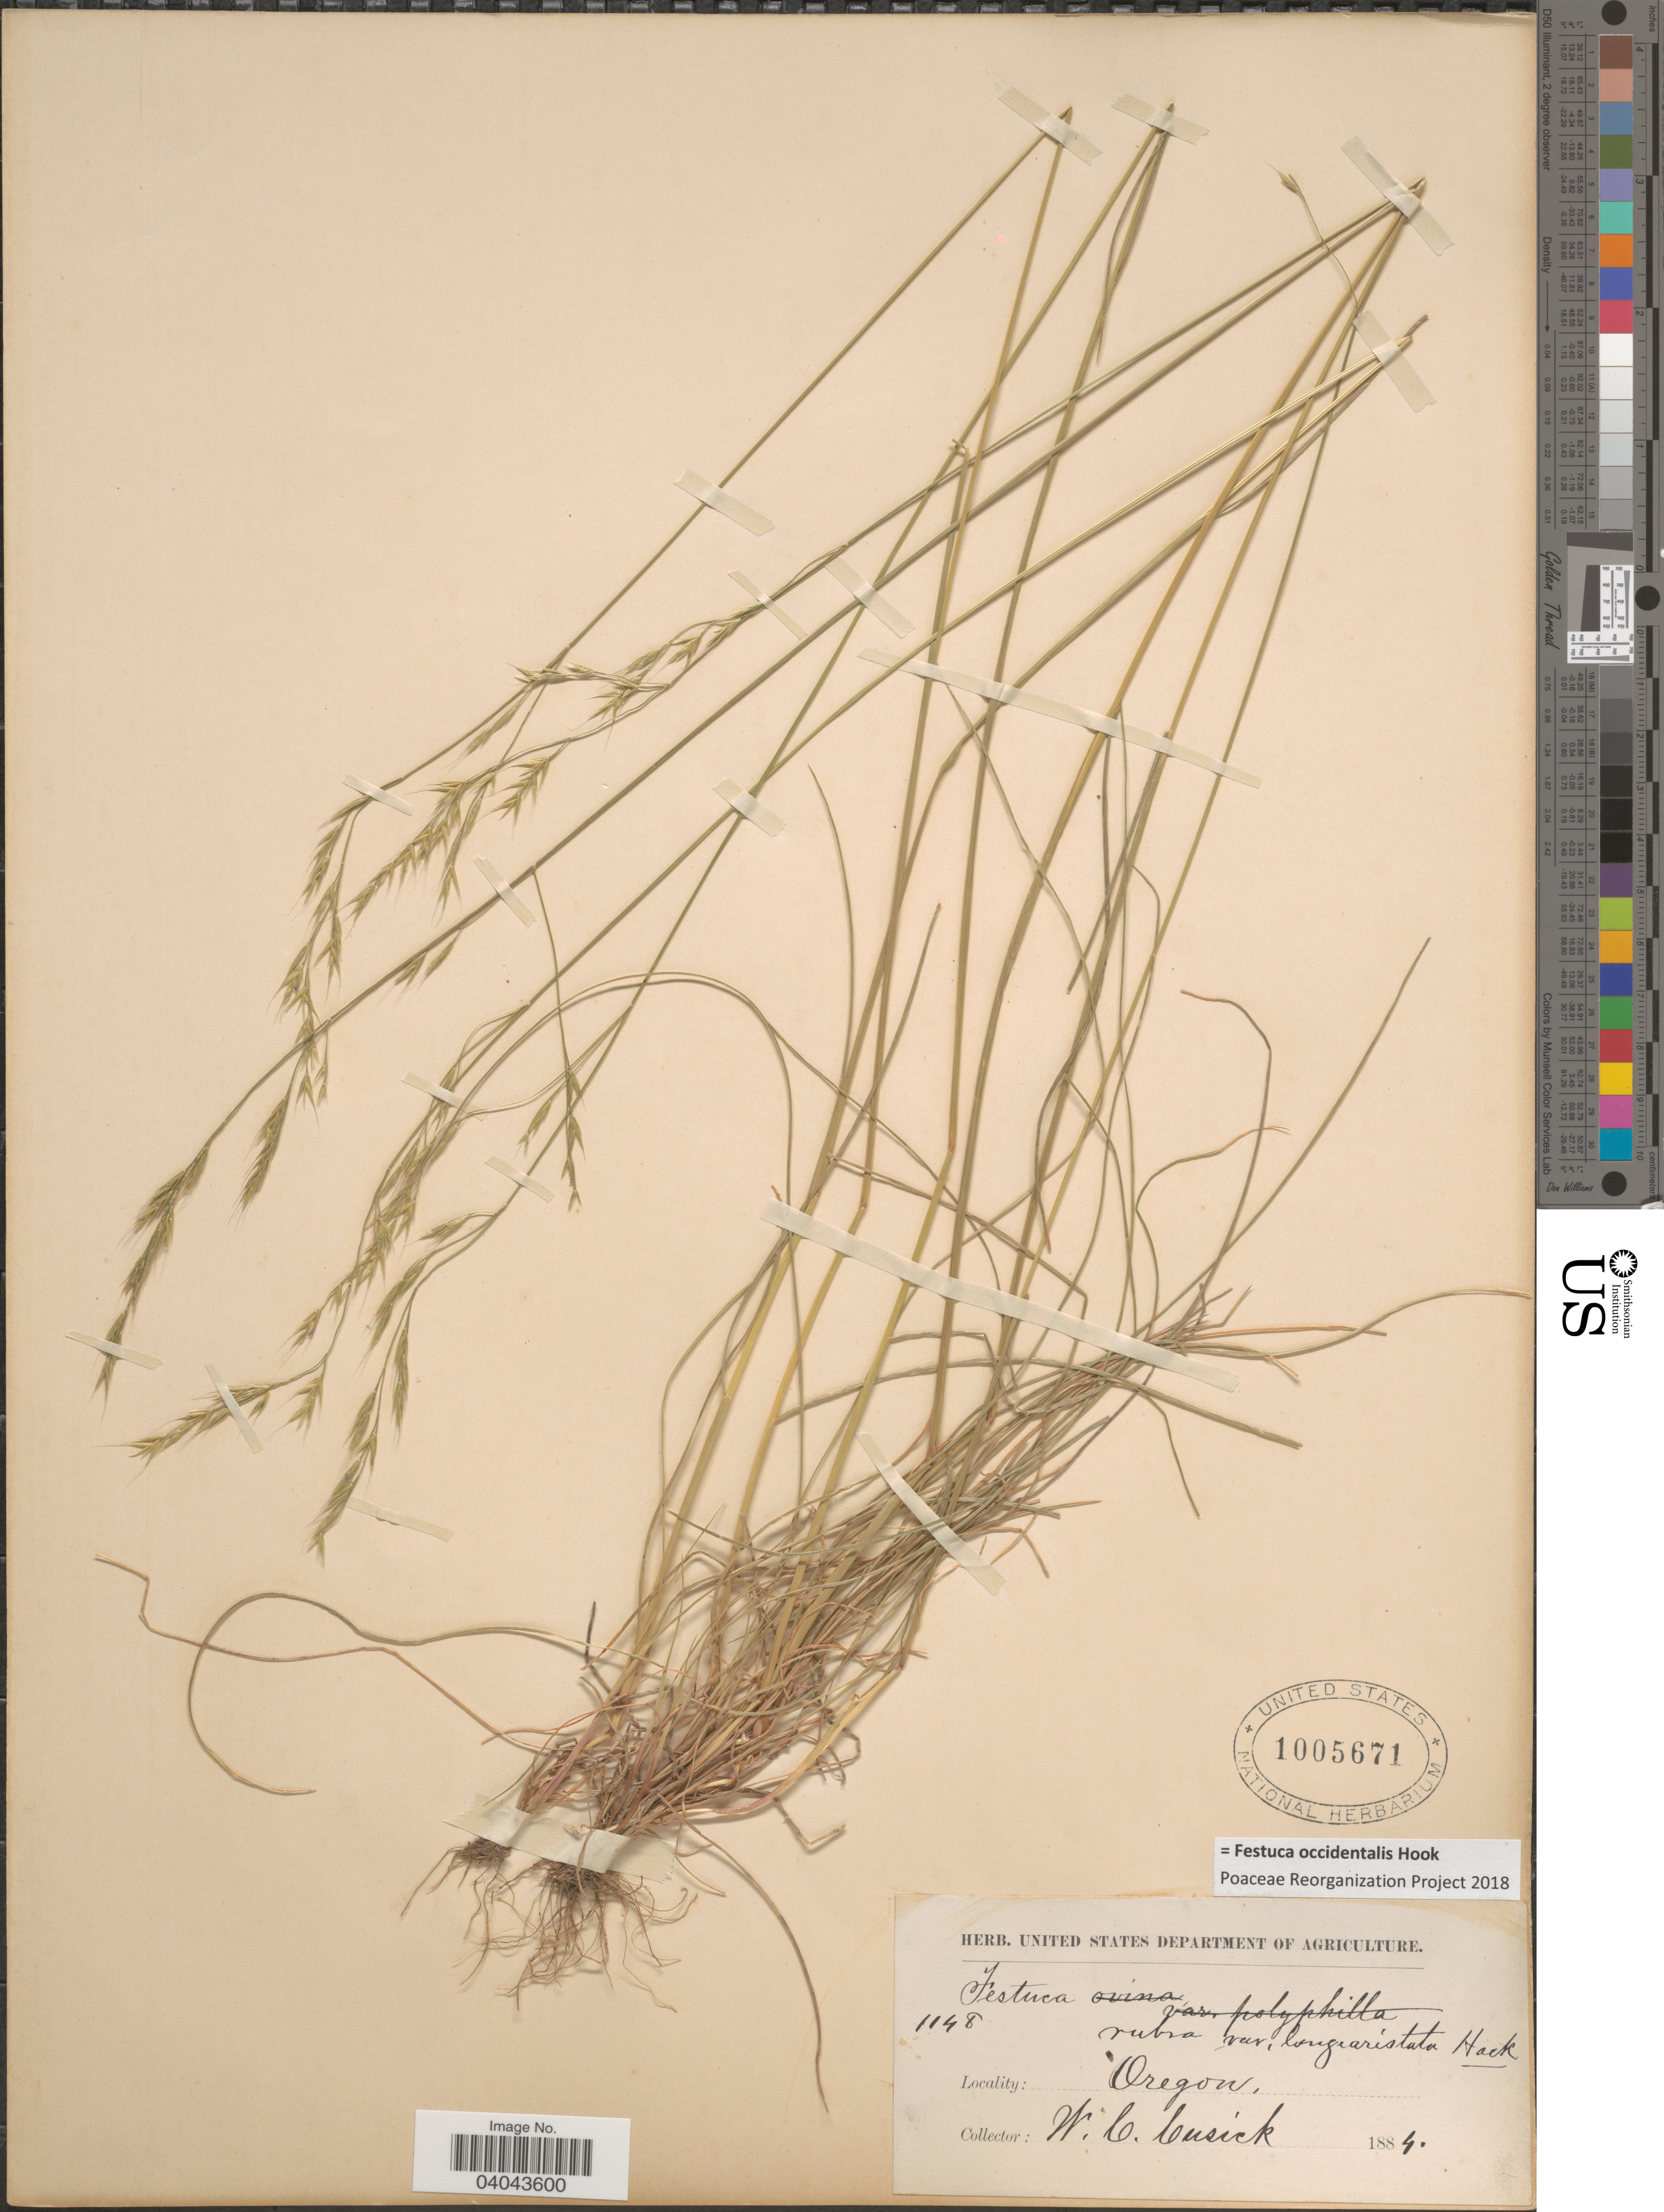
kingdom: Plantae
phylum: Tracheophyta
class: Liliopsida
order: Poales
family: Poaceae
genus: Festuca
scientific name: Festuca occidentalis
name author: Hook.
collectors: W. C. Cusick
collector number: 1148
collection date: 1884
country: United States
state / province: Oregon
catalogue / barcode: US 1005671